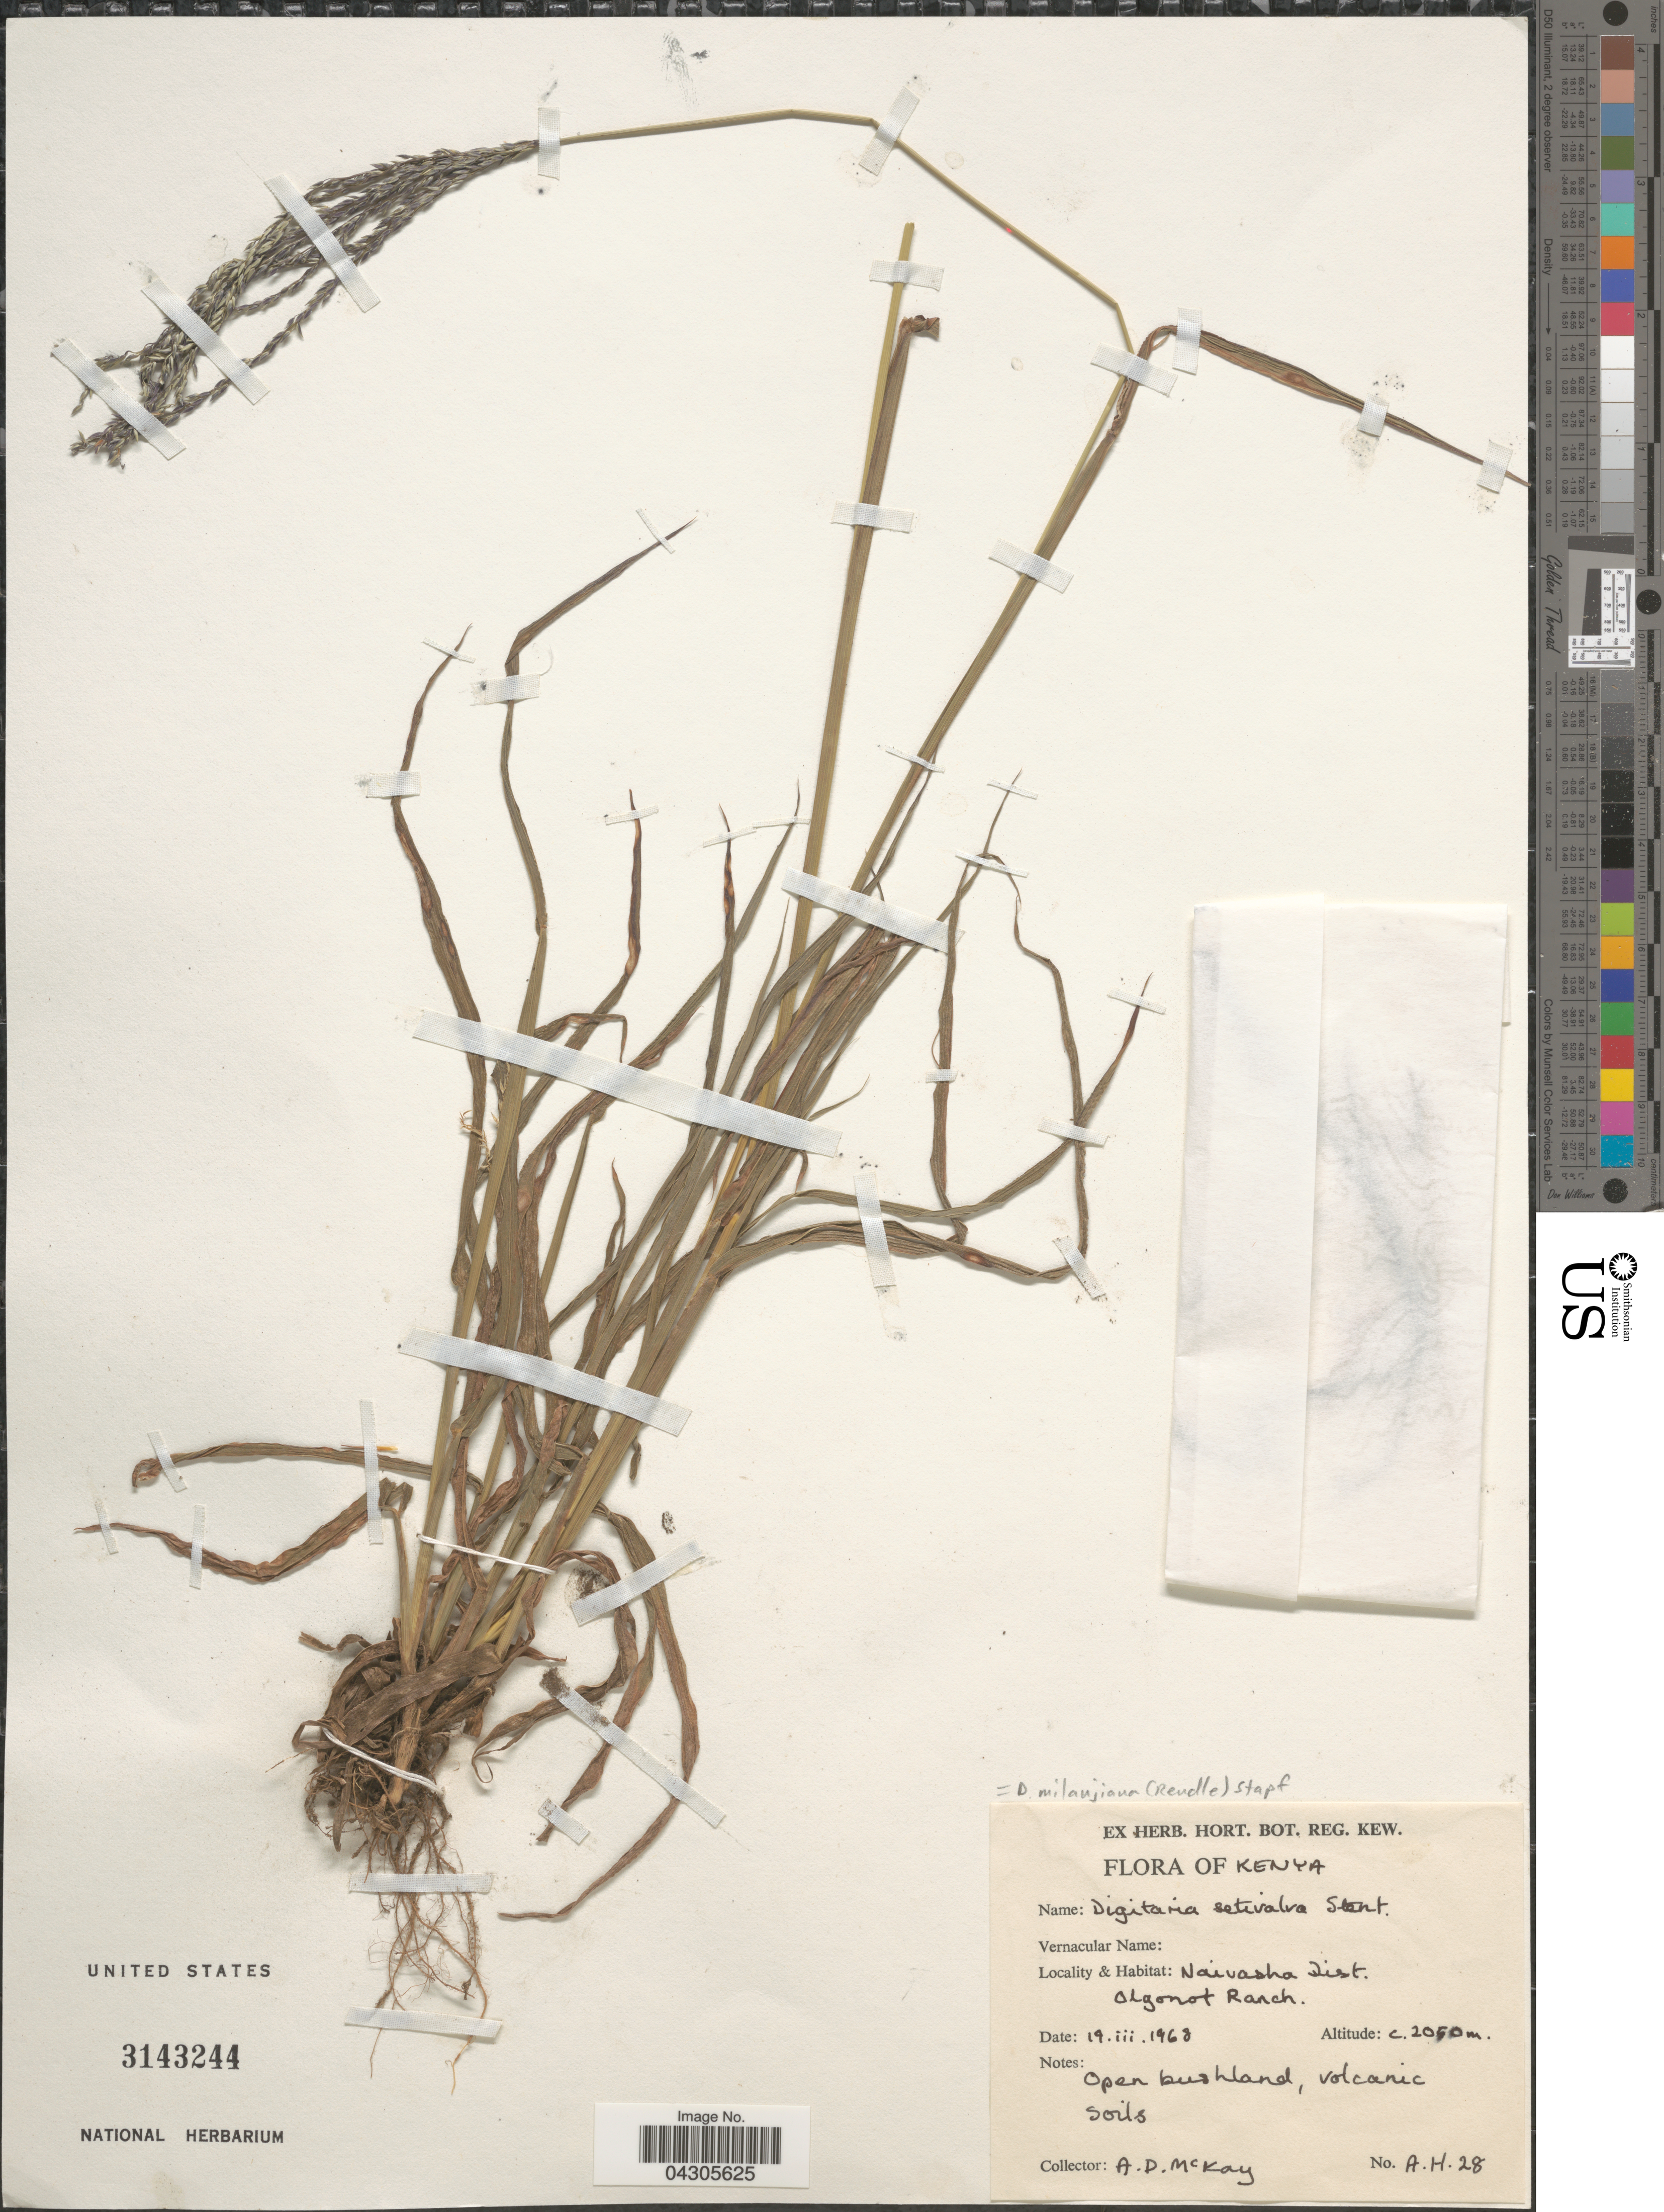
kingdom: Plantae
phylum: Tracheophyta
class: Liliopsida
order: Poales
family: Poaceae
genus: Digitaria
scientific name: Digitaria milanjiana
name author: (Rendle) Stapf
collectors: A. McKay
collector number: A.H.28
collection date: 1968-03-19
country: Kenya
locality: Naivasha Dist. Olgonot Ranch.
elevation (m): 2050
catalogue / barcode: US 3143244